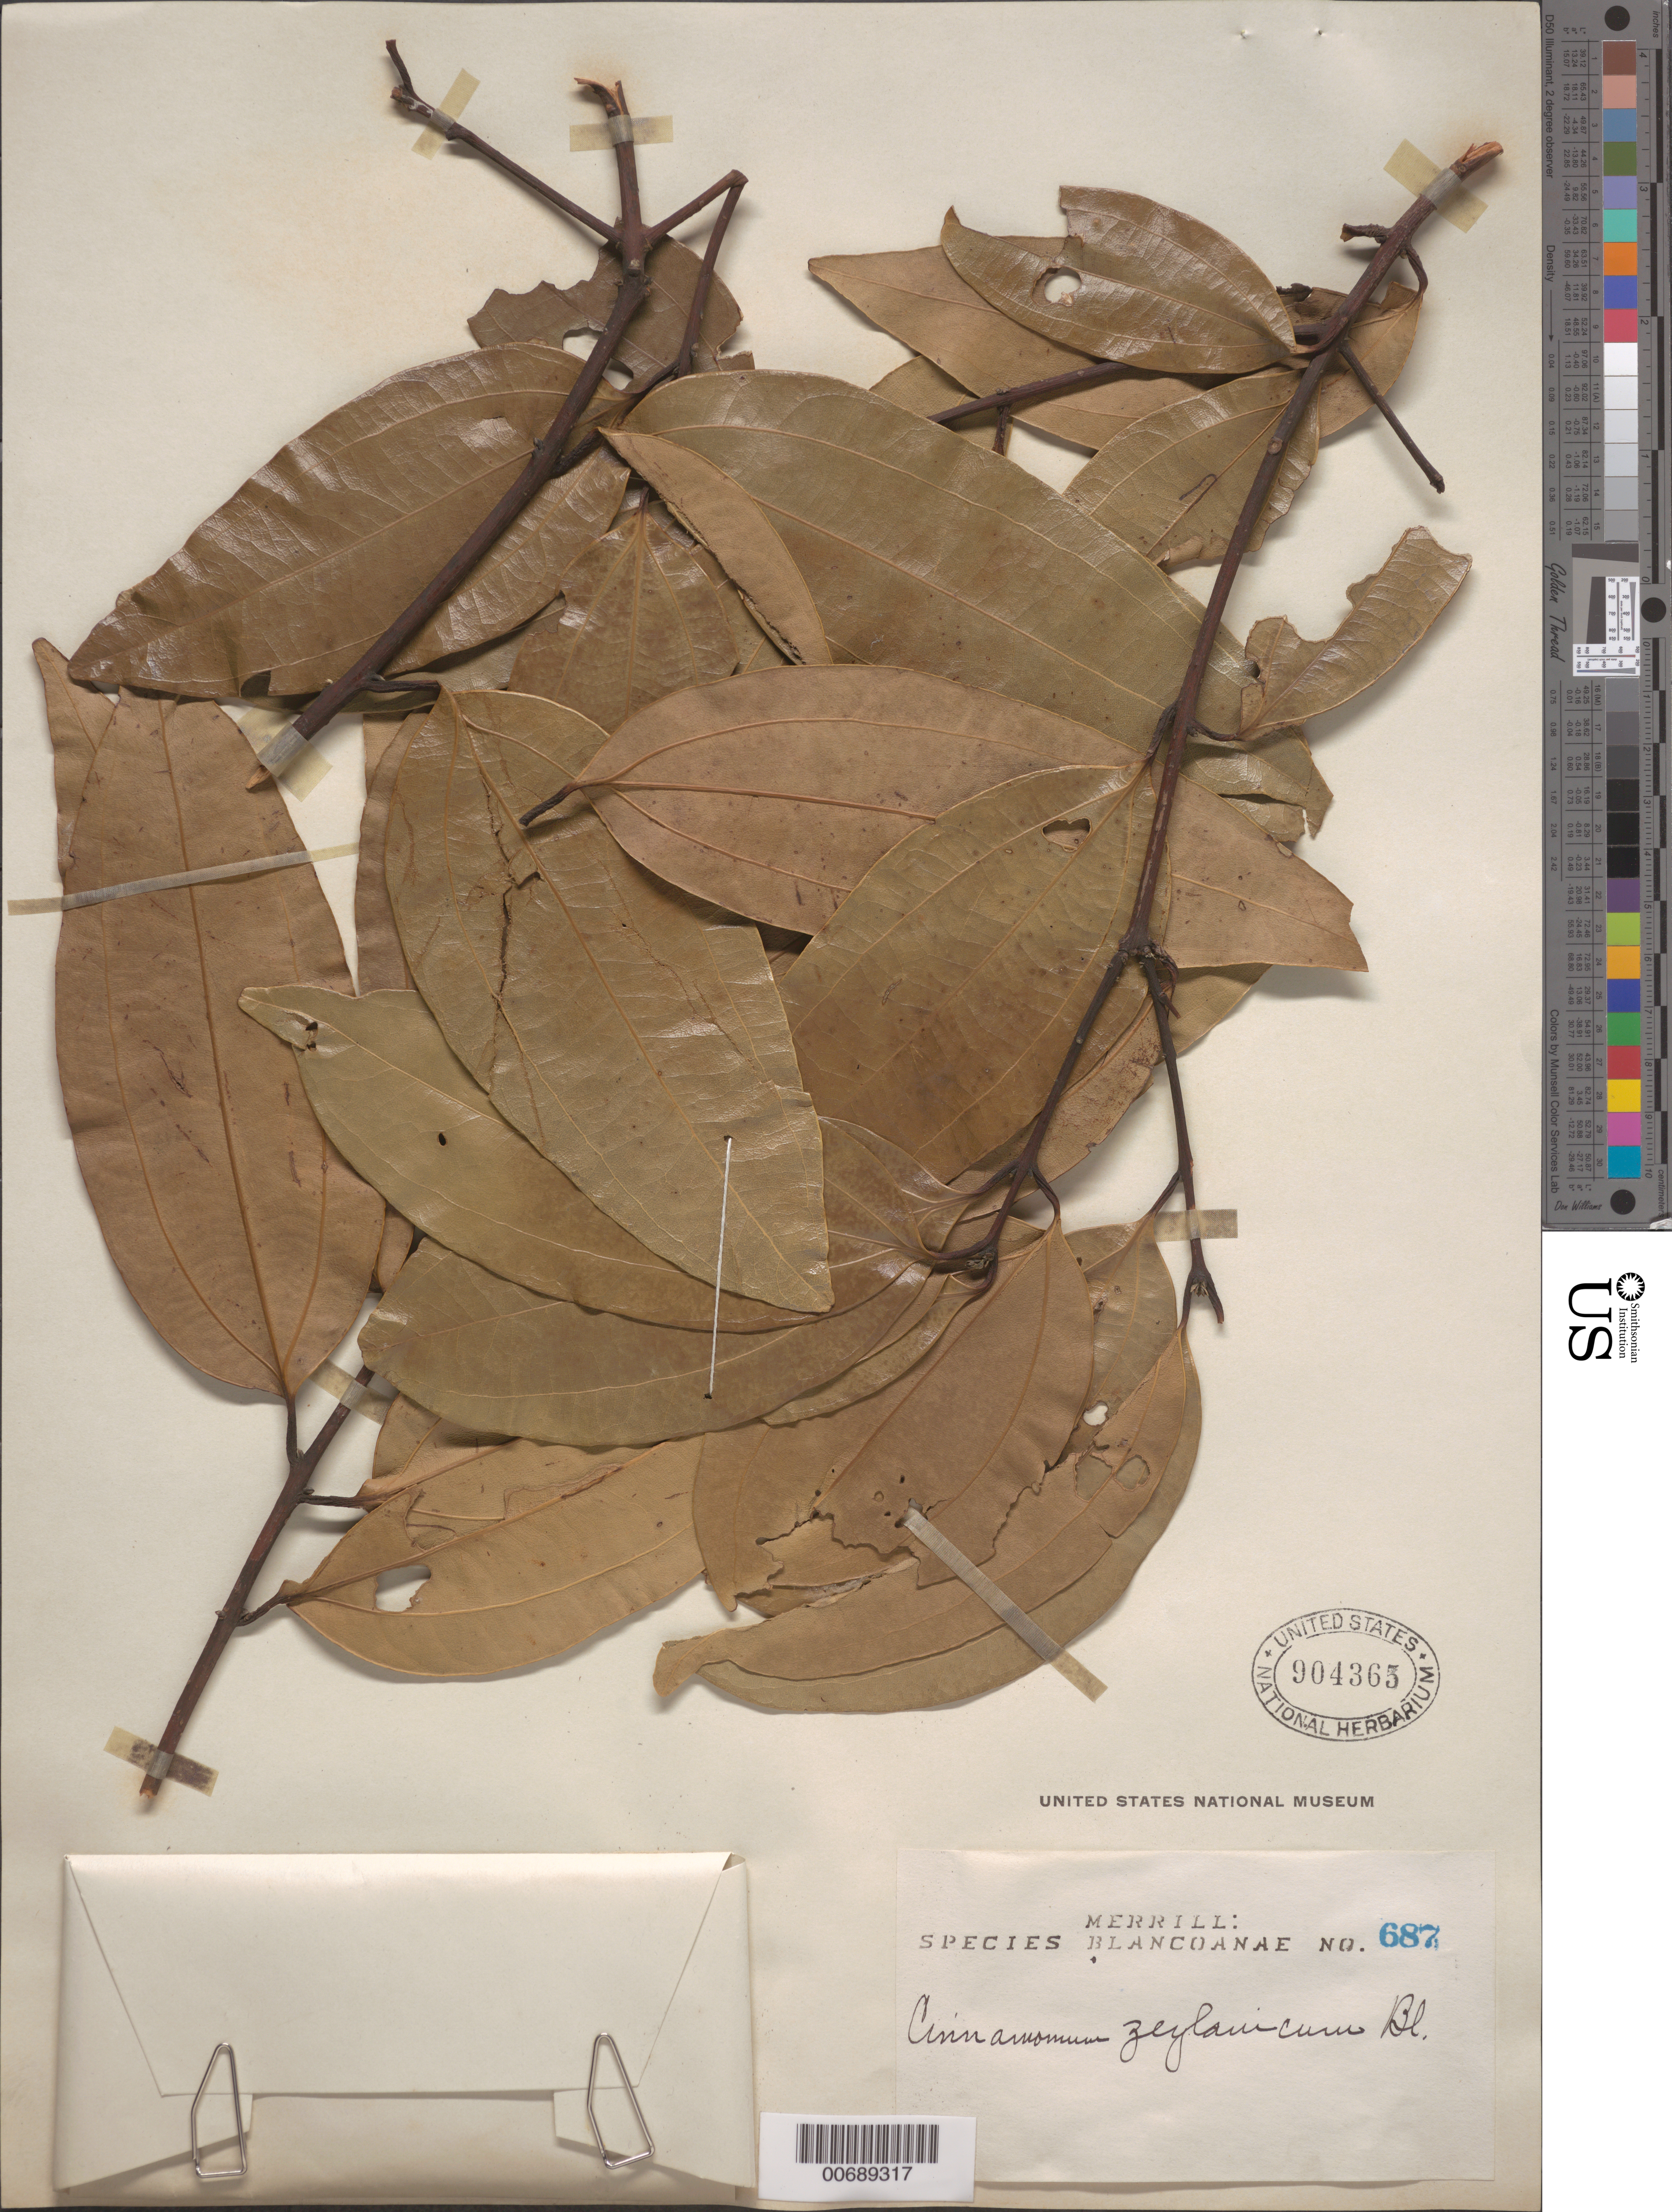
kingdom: Plantae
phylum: Tracheophyta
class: Magnoliopsida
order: Laurales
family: Lauraceae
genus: Cinnamomum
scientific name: Cinnamomum zeylanicum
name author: Blume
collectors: E. D. Merrill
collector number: Sp. Blancoan. 0687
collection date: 1915-01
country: Philippines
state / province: National Capital Region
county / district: Manila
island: Luzon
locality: Manila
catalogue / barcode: US 904365